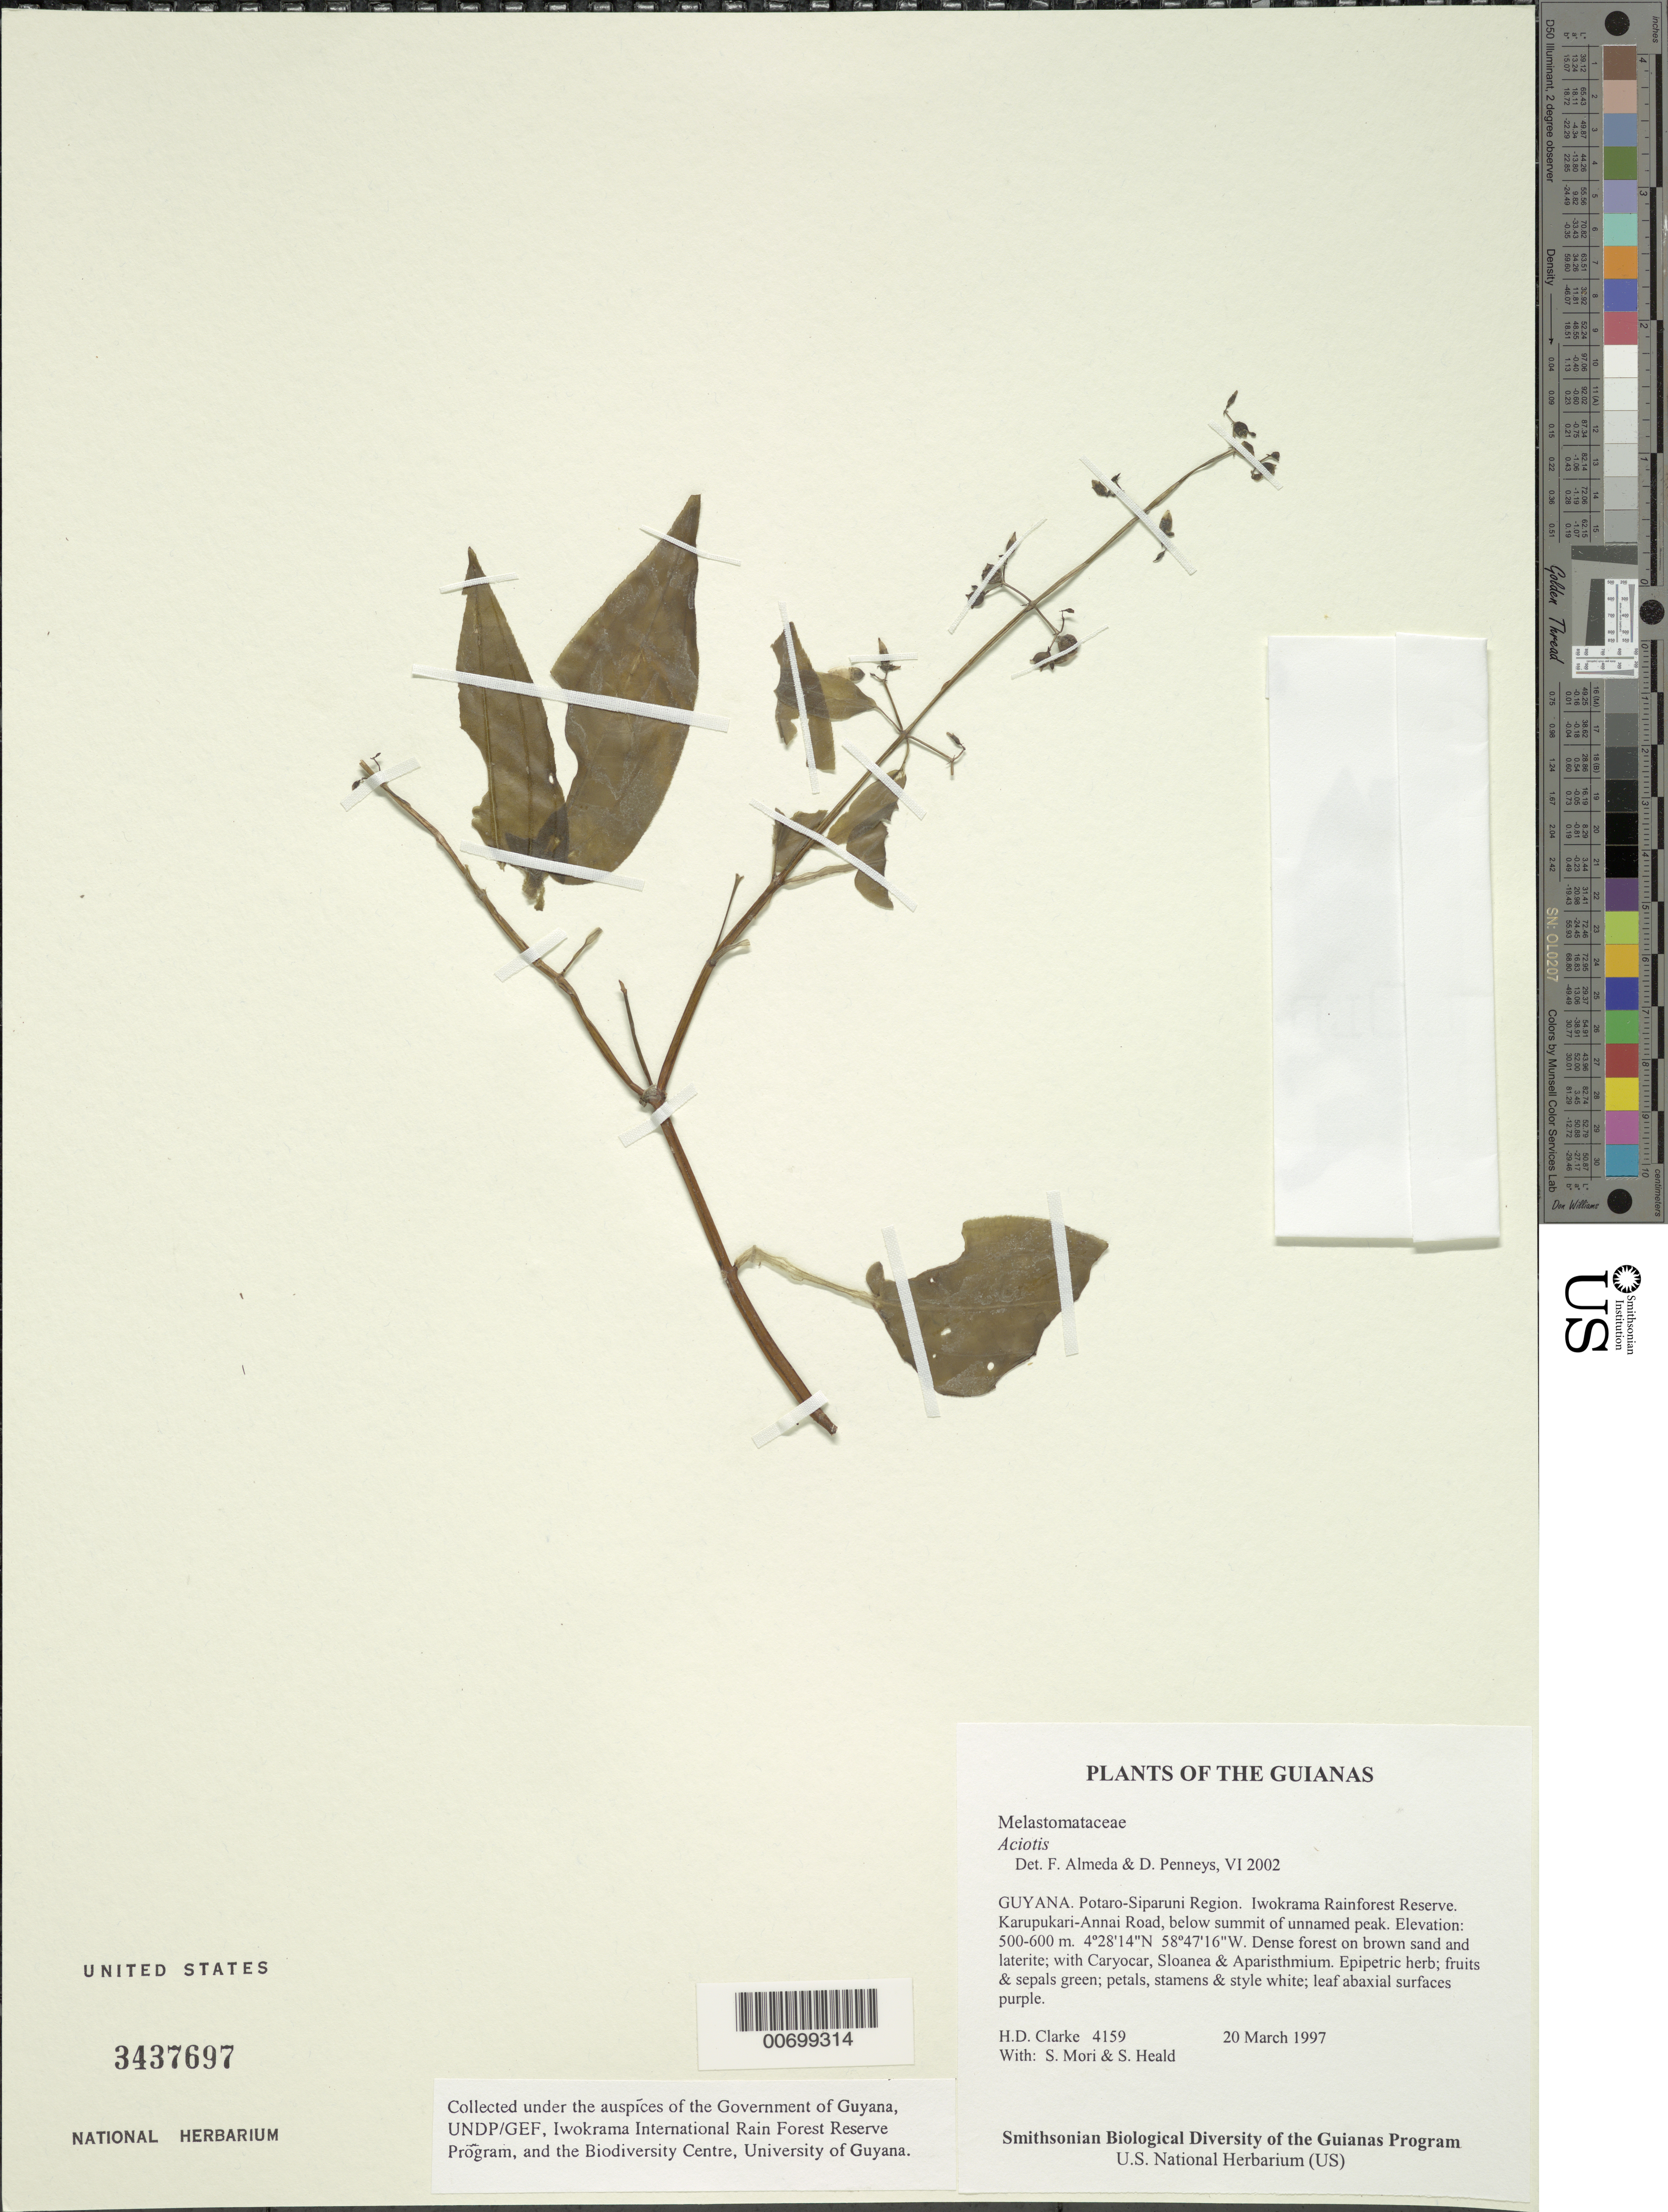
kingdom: Plantae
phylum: Tracheophyta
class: Magnoliopsida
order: Myrtales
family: Melastomataceae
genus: Aciotis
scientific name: Aciotis purpurascens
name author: (Aubl.) Triana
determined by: Nunes da Silva, Diego, (RB), Jardim Botanico do Rio de Janeiro - Herbario (BRAZIL)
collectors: H. D. Clarke, S. Mori & S. Heald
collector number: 4159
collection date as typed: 20 March 1997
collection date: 1997-03-20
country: Guyana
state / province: Potaro-Siparuni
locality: Iwokrama Rainforest Reserve. Karupukari-Annai Road, below summit of unnamed peak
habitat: Dense forest on brown sand and laterite; with Caryocar, Sloanea & Aparisthmium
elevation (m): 500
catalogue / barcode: US 3437697